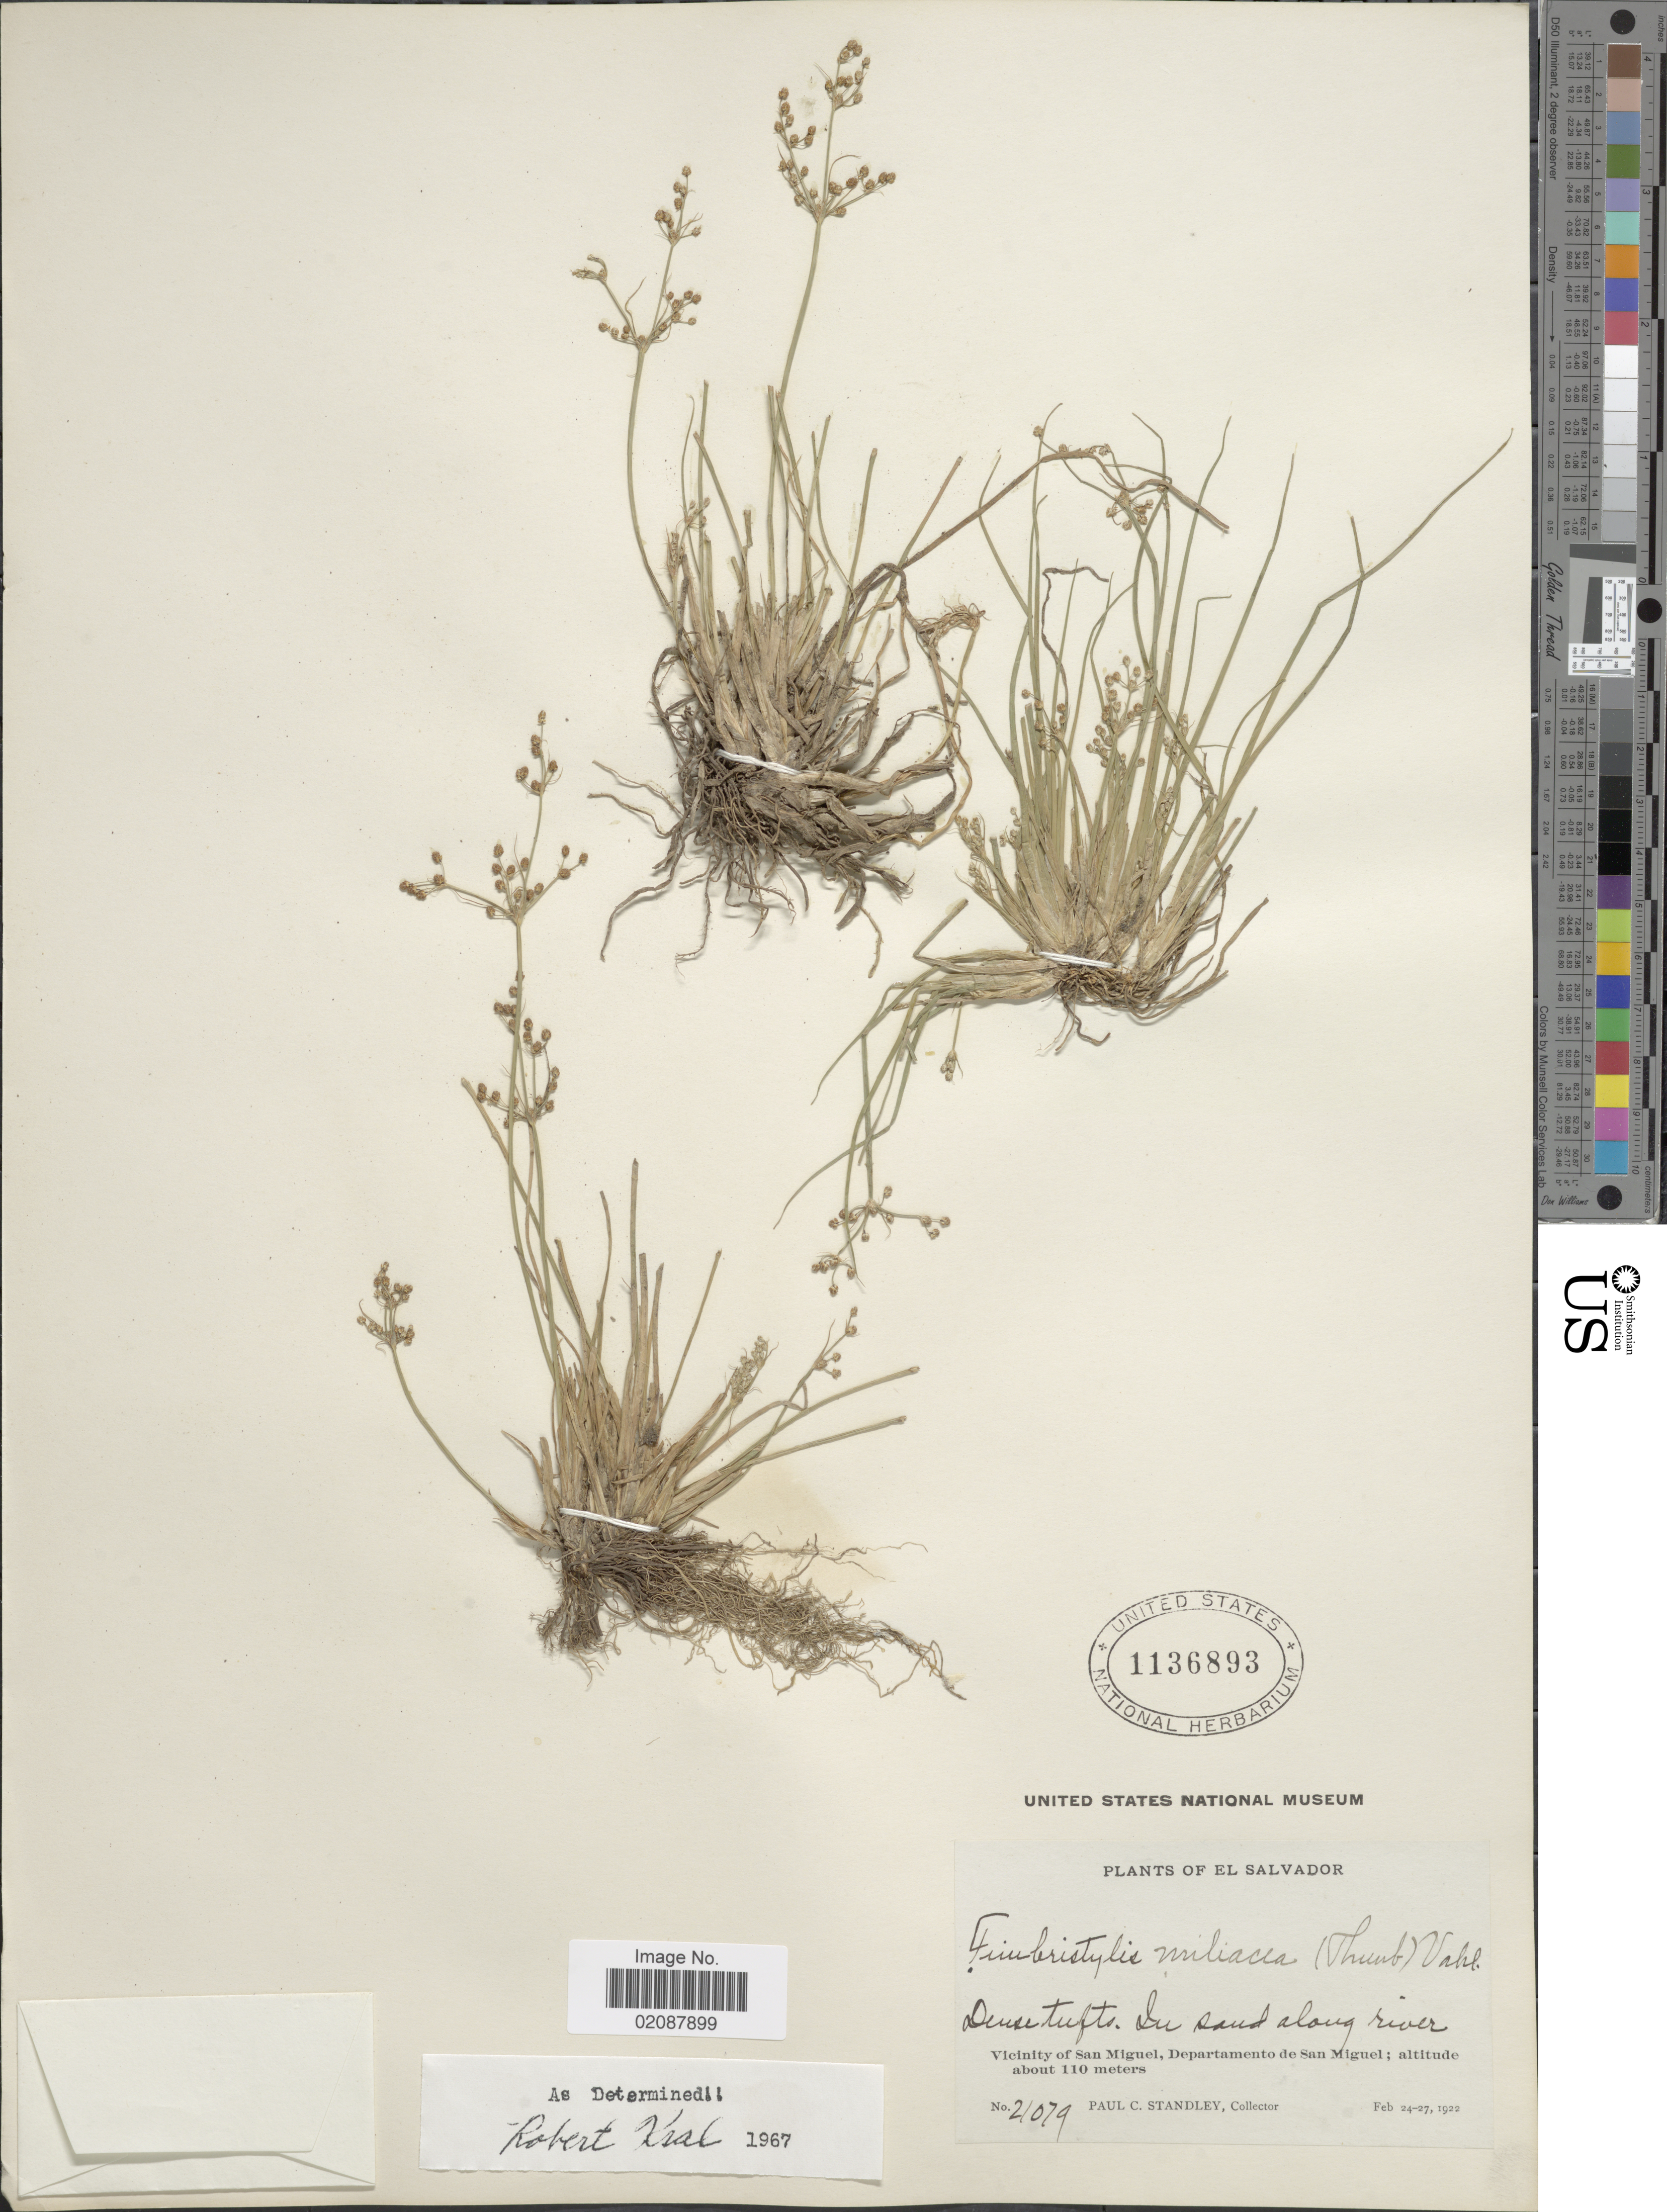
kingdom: Plantae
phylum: Tracheophyta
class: Liliopsida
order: Poales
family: Cyperaceae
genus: Fimbristylis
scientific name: Fimbristylis littoralis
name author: Gaudich.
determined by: Strong, M. T., (US), Smithsonian Institution - National Museum of Natural History (UNITED STATES)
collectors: P. C. Standley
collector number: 21079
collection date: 1922-02-24/1922-02-27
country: El Salvador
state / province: San Miguel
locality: Vicinity of San Miguel, Departamento de San Miguel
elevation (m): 110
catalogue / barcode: US 1136893